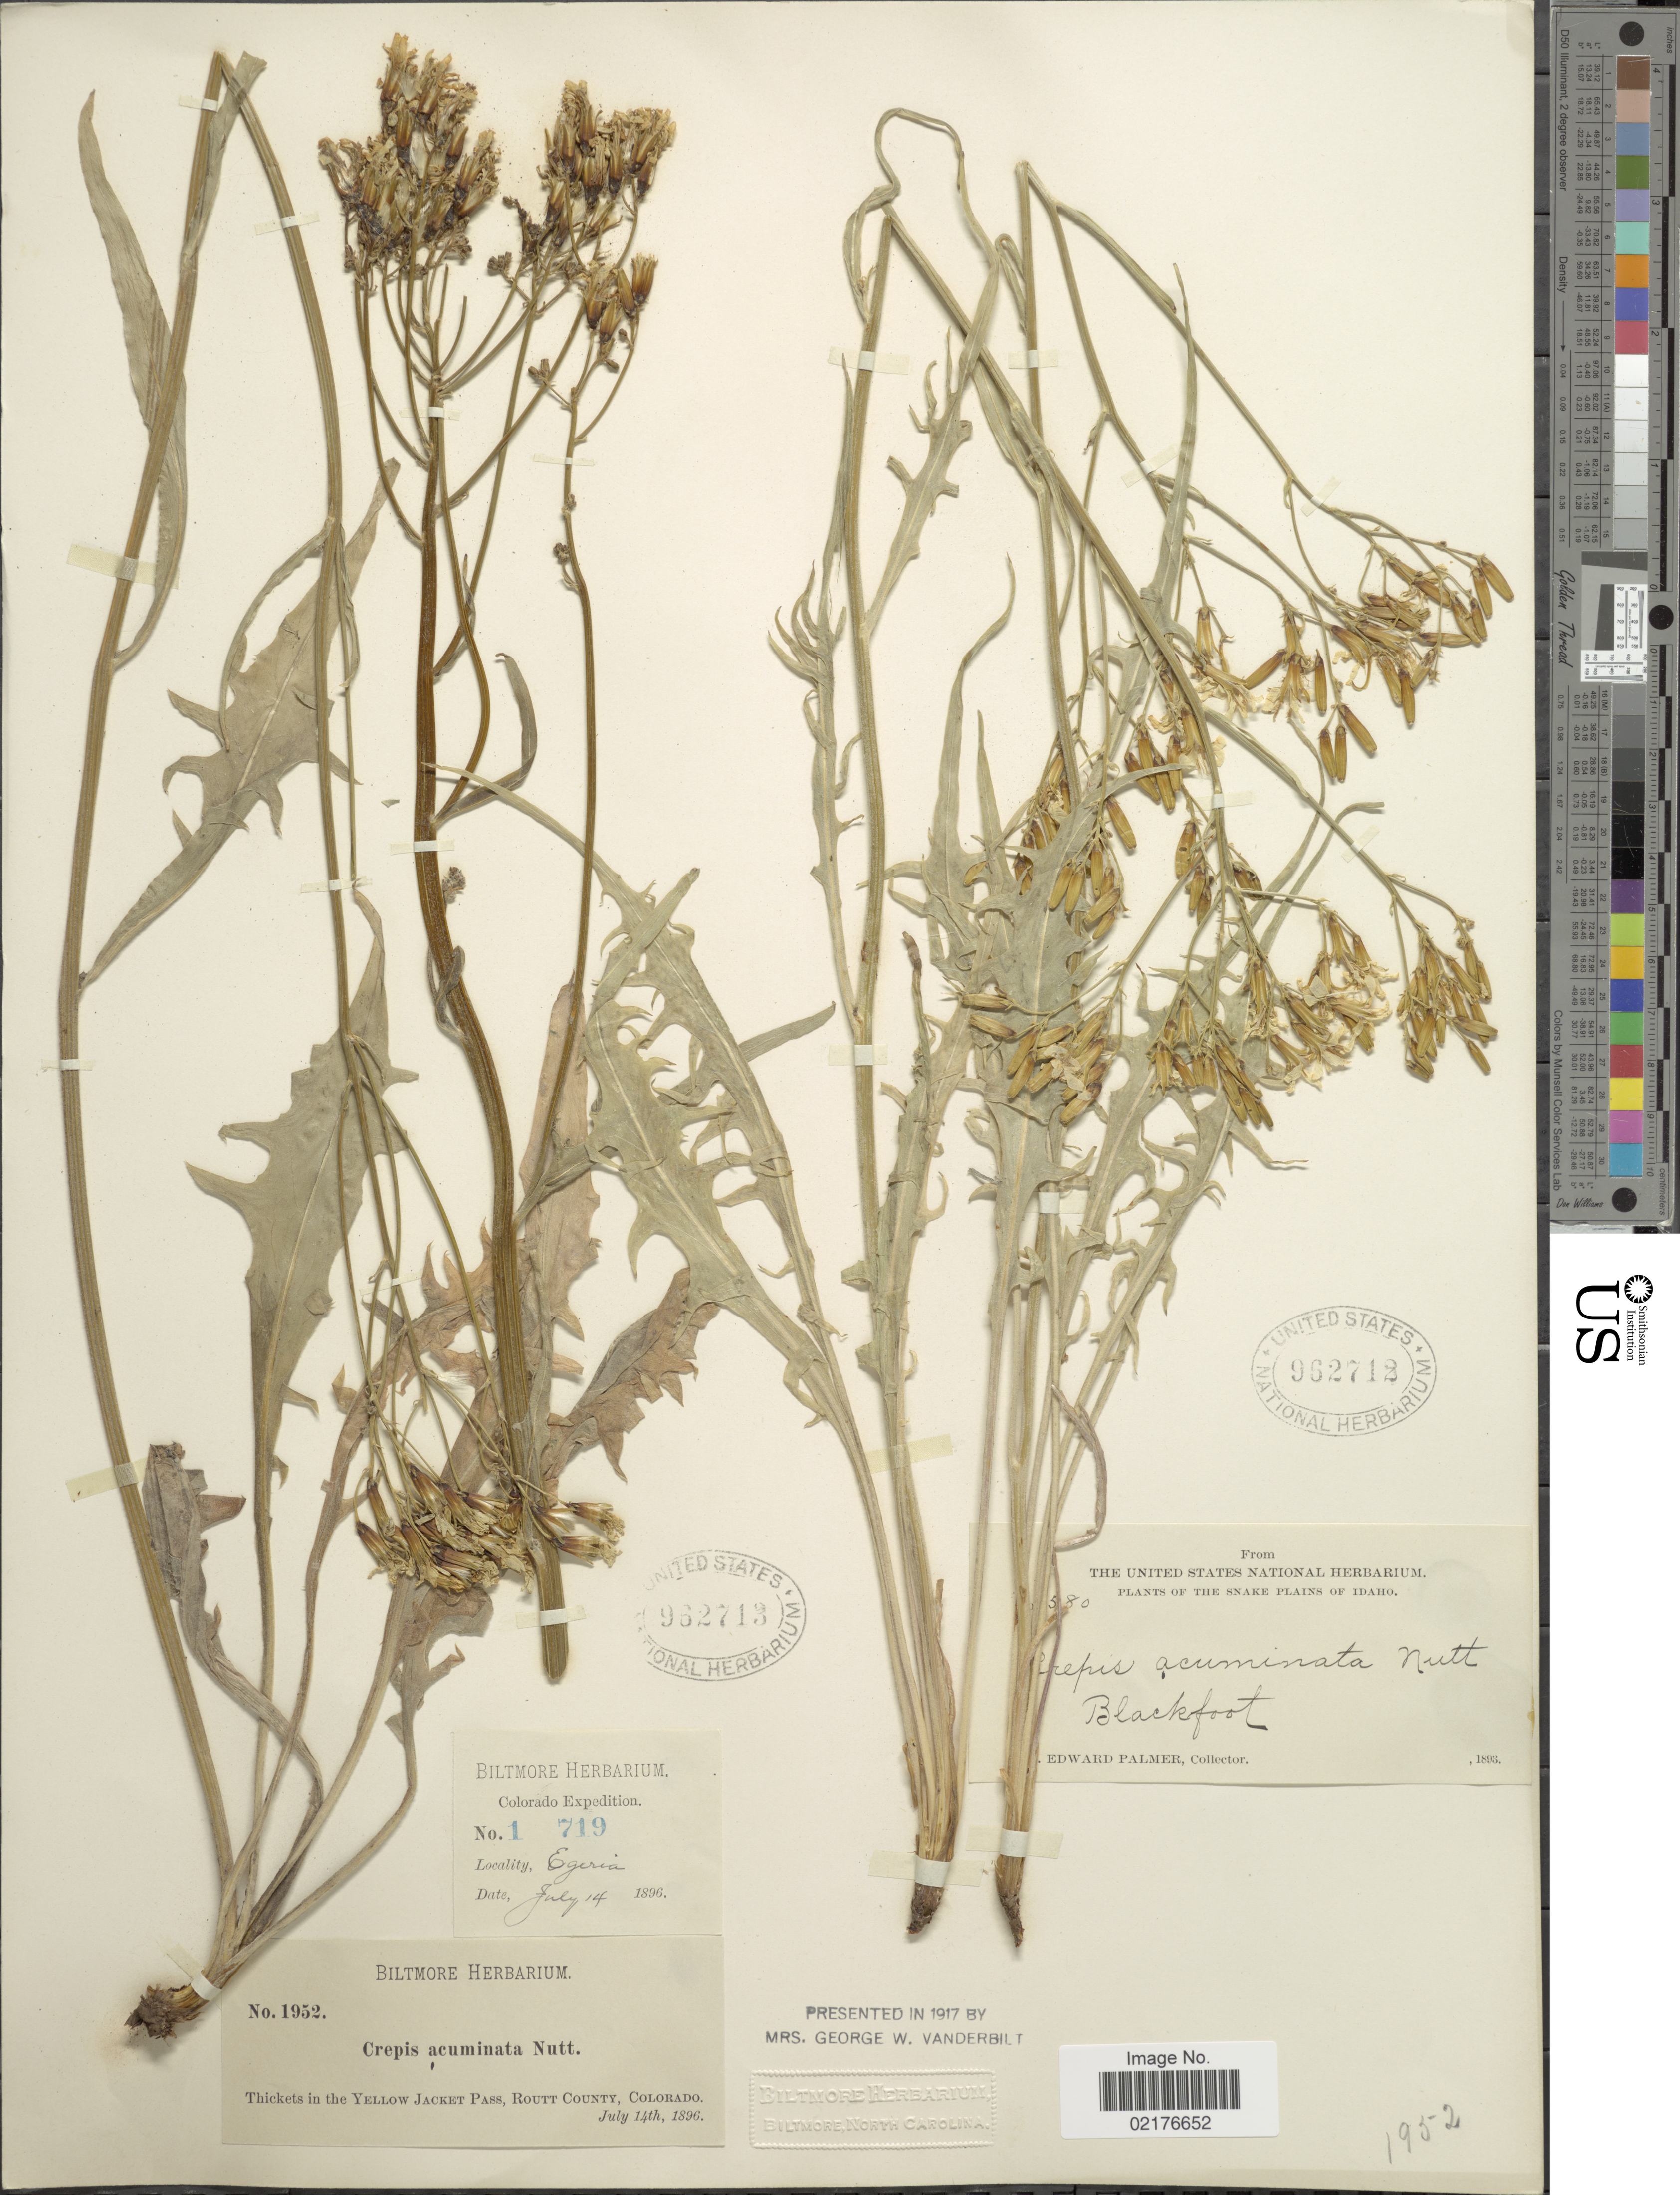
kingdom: Plantae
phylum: Tracheophyta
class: Magnoliopsida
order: Asterales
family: Asteraceae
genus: Crepis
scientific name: Crepis acuminata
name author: Nutt.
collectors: ex herb. Biltmore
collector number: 1952/1719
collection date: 1896-07-14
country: United States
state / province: Colorado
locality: Thickets in the Yellow Jacket Pass, Routt County; Egeria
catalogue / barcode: US 962713